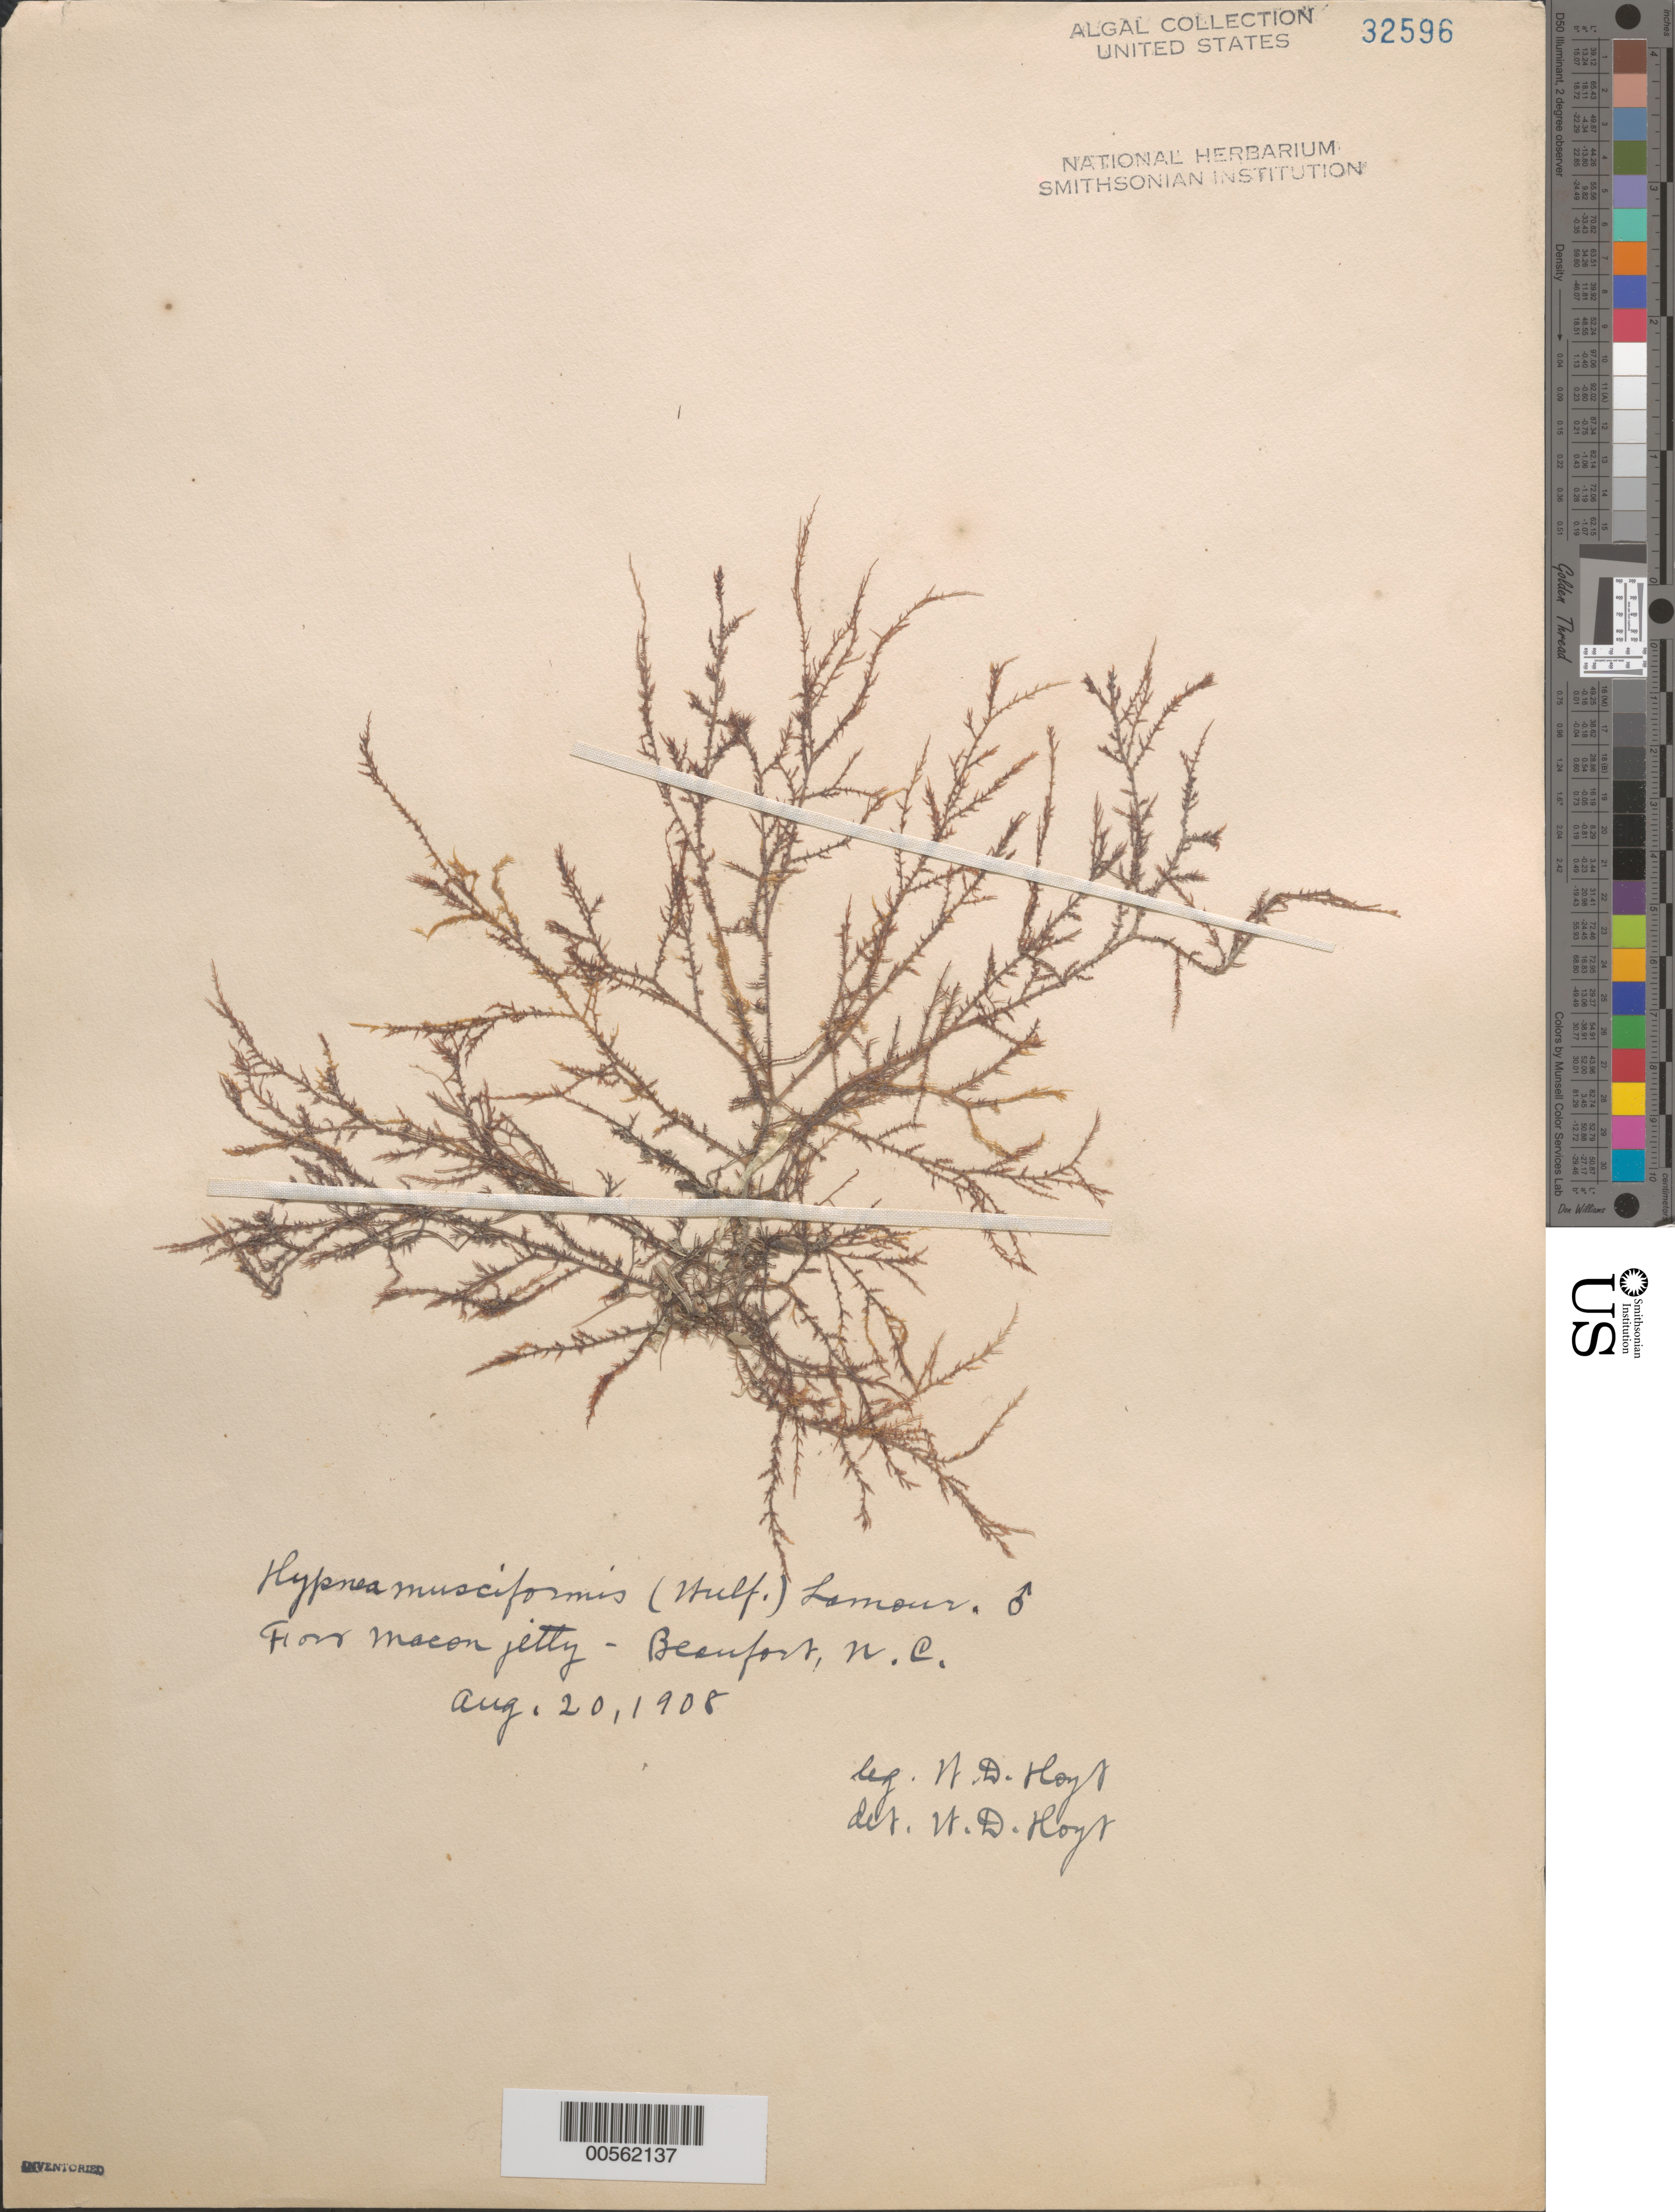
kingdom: Plantae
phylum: Rhodophyta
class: Florideophyceae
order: Gigartinales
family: Cystocloniaceae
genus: Hypnea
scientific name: Hypnea musciformis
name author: (Wulfen) J.V.Lamouroux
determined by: Hoyt, W. D.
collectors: W. D. Hoyt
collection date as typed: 20 Aug 1908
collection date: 1908-08-20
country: United States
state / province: North Carolina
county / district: Carteret County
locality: Beaufort, Fort Macon jetty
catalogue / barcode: US 32596